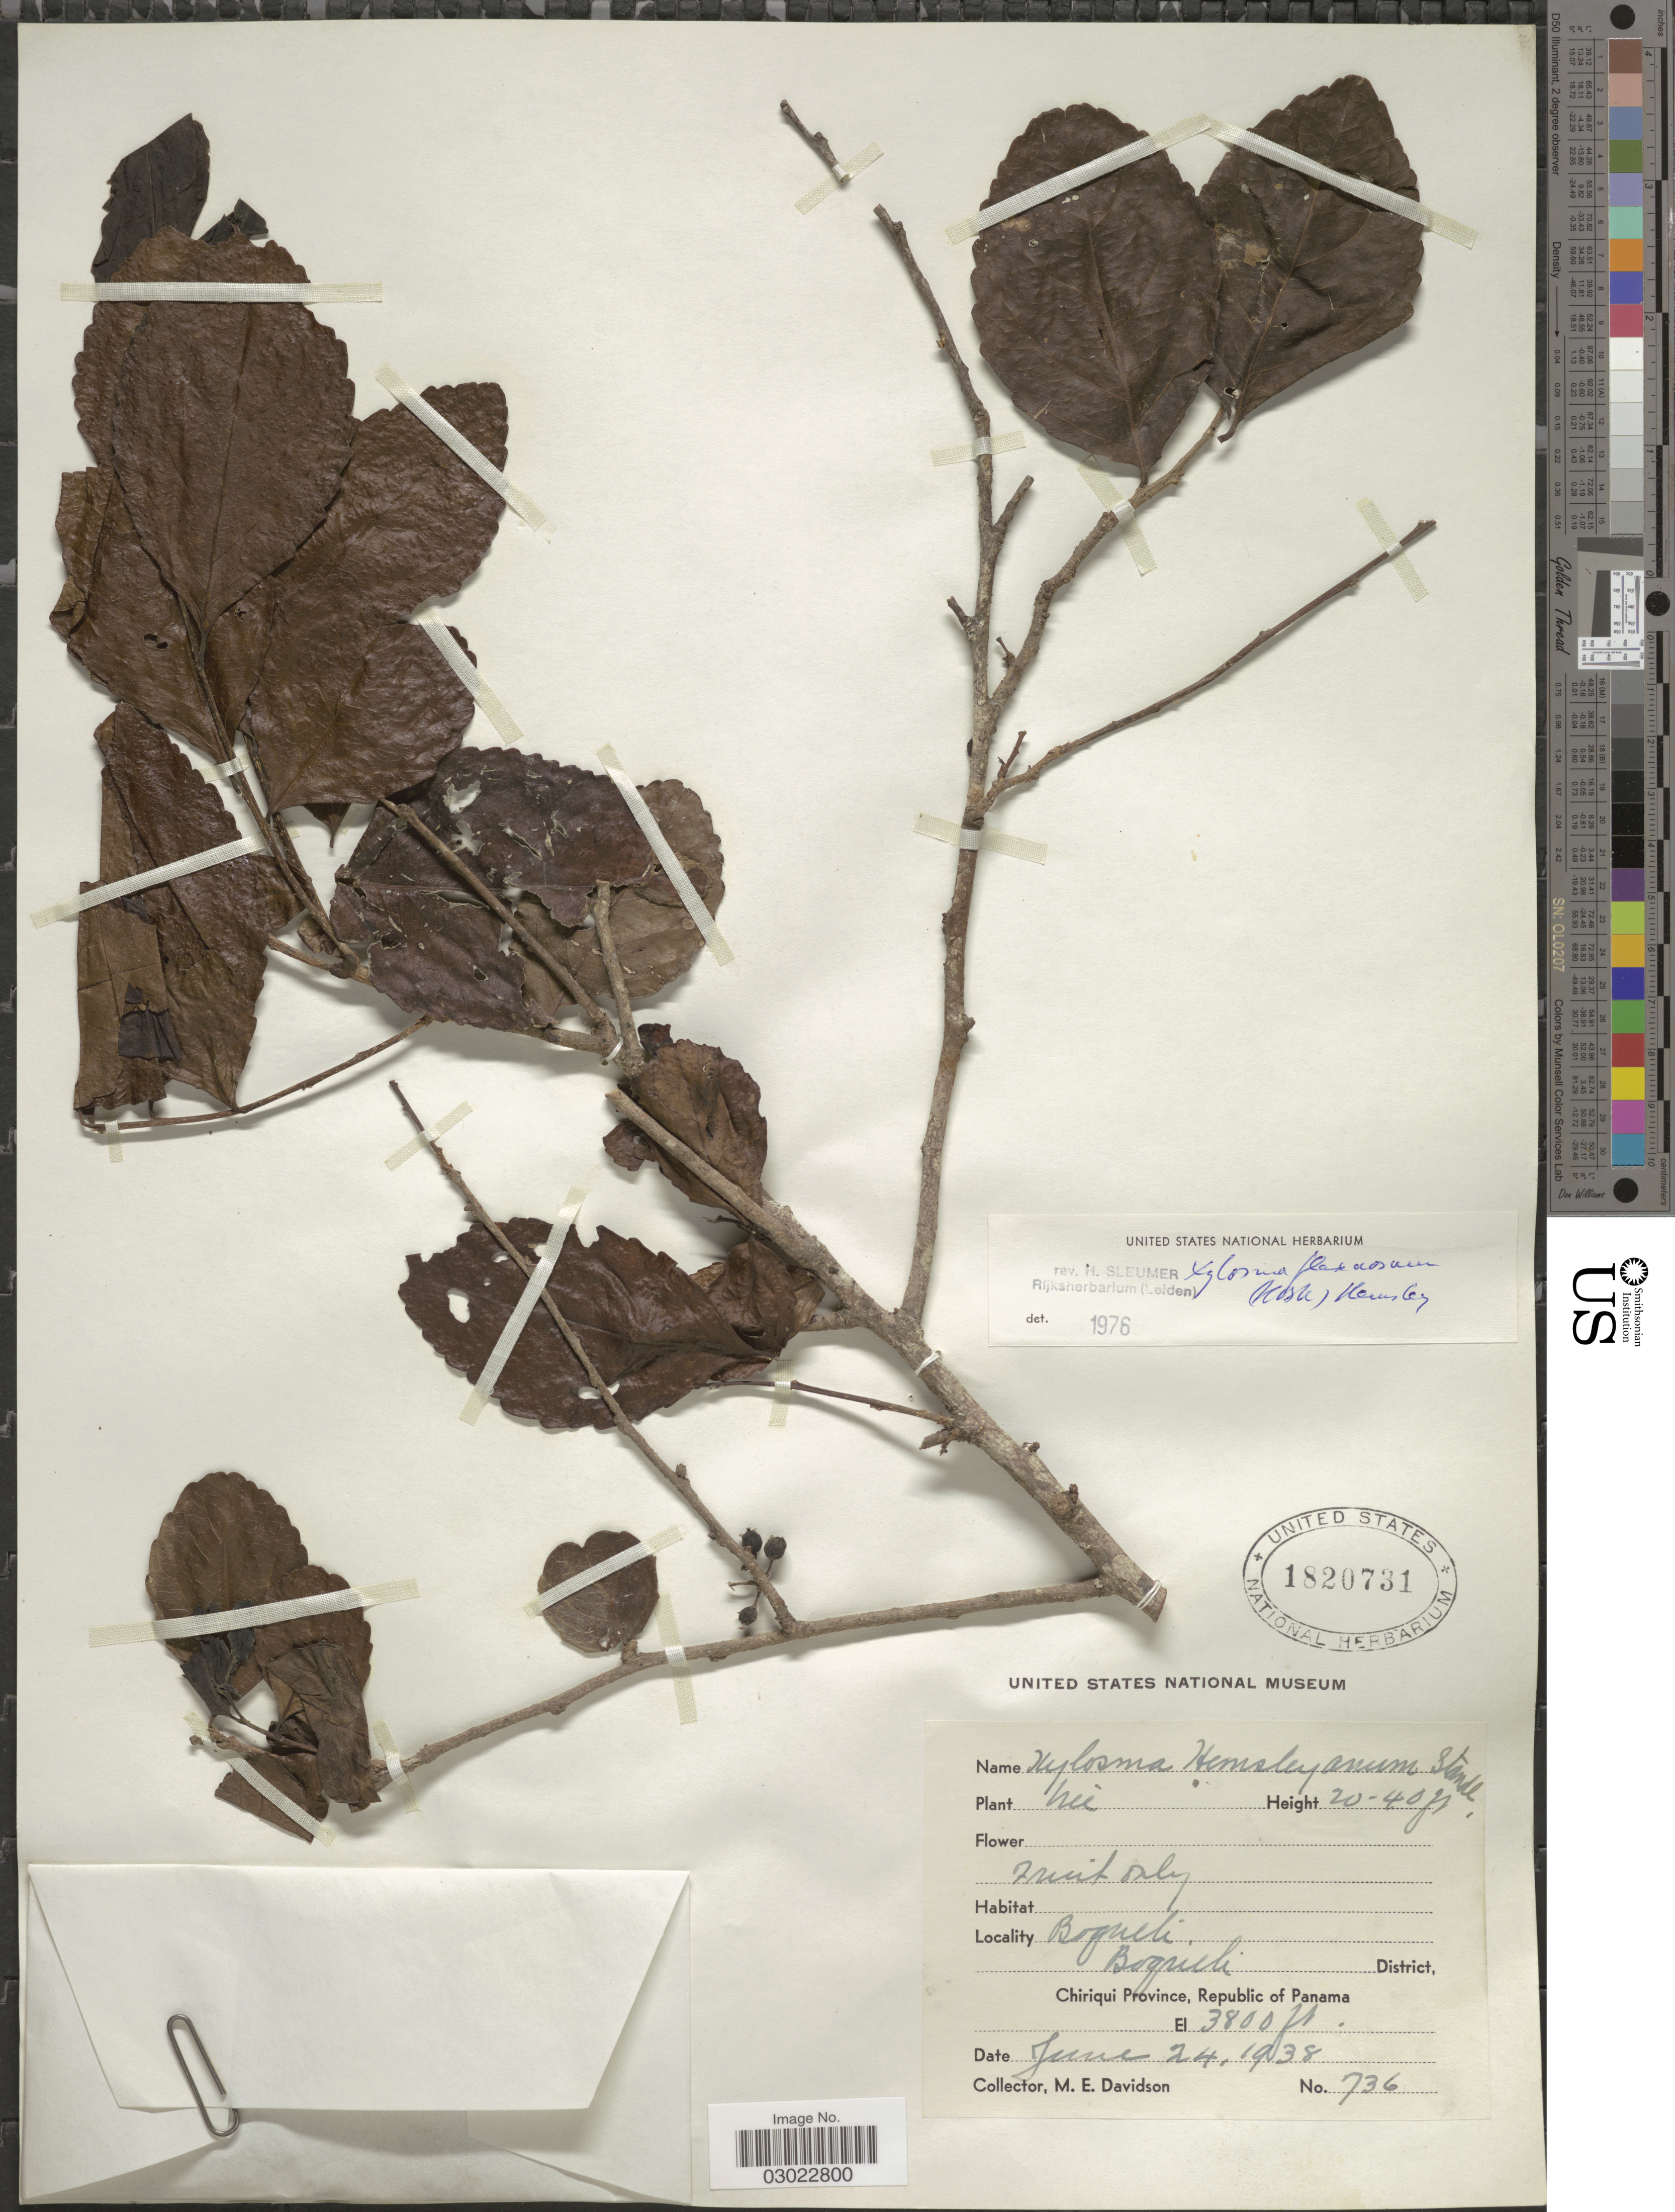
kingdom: Plantae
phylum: Tracheophyta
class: Magnoliopsida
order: Malpighiales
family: Salicaceae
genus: Xylosma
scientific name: Xylosma flexuosa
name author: (Kunth) Hemsl.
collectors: M. E. Davidson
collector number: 736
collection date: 1938-06-24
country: Panama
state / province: Chiriqui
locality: Boquete, Boquete District.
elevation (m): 1158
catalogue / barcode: US 1820731